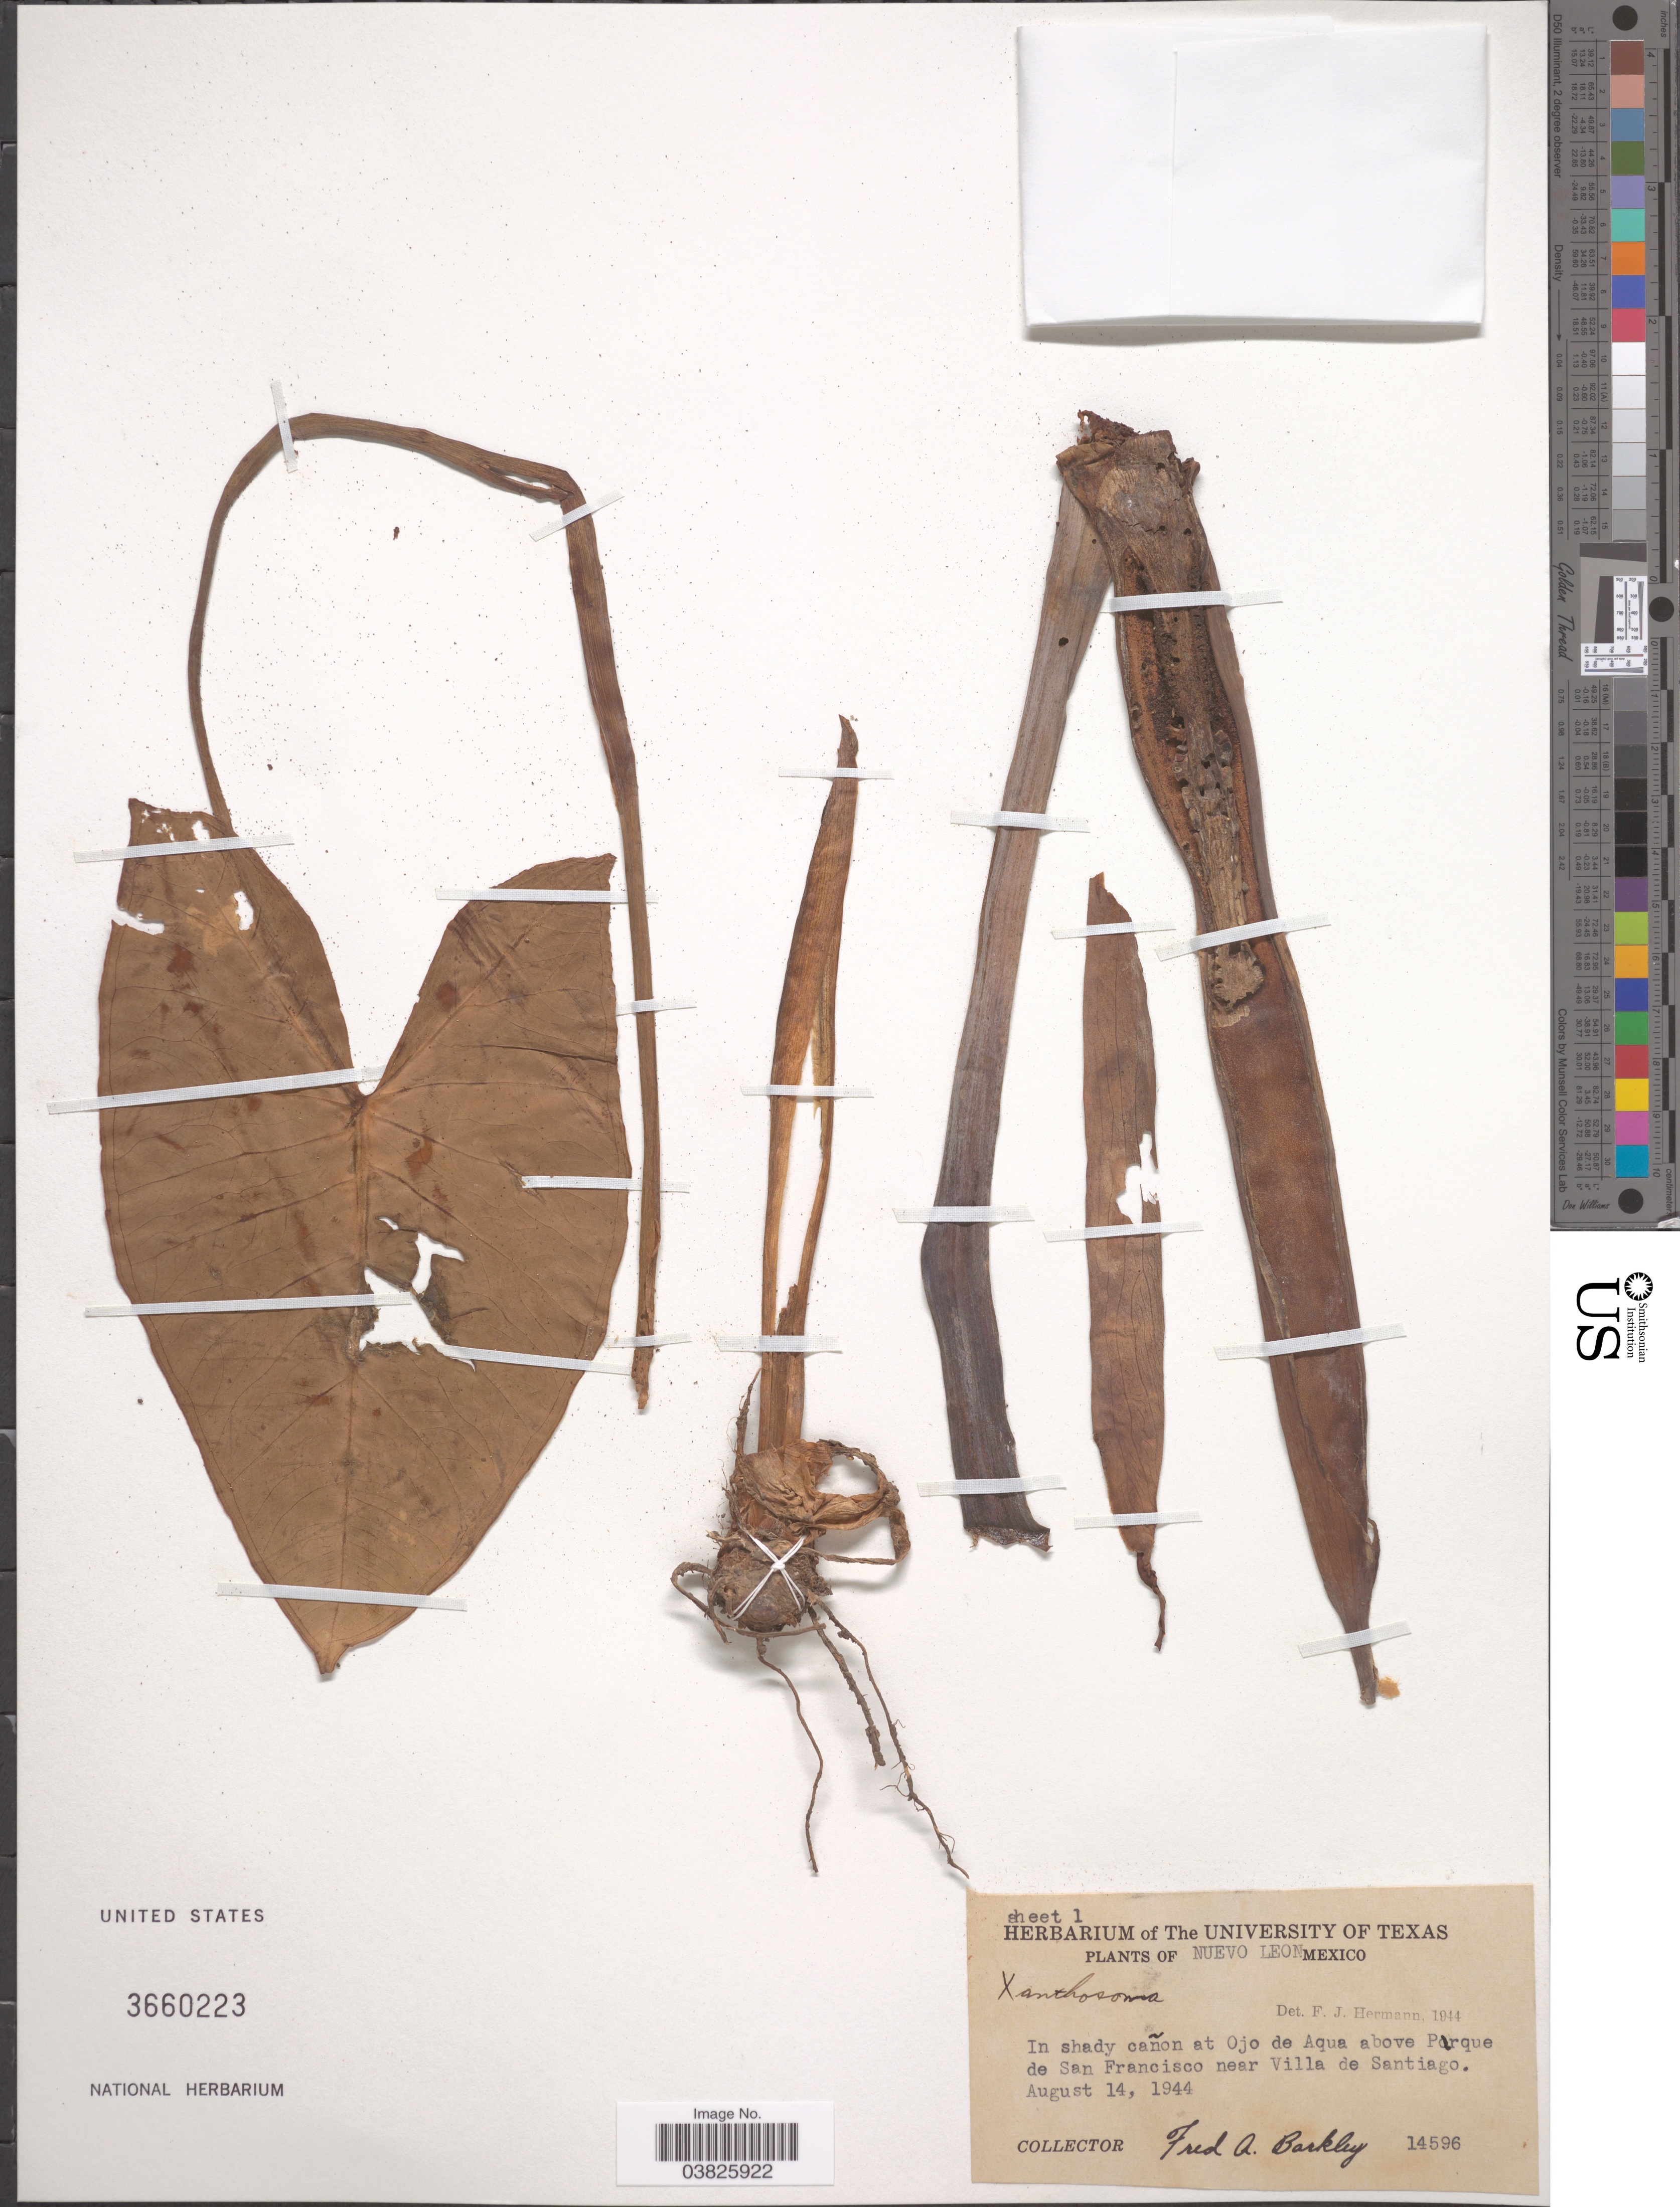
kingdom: Plantae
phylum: Tracheophyta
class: Liliopsida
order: Alismatales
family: Araceae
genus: Xanthosoma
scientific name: Xanthosoma sp.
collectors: F. A. Barkley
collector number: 14596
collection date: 1944-08-14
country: Mexico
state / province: Nuevo León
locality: In shady cañon at Ojo de Aqua above Parque de San Francisco near Villa de Santiago.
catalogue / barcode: US 3660223